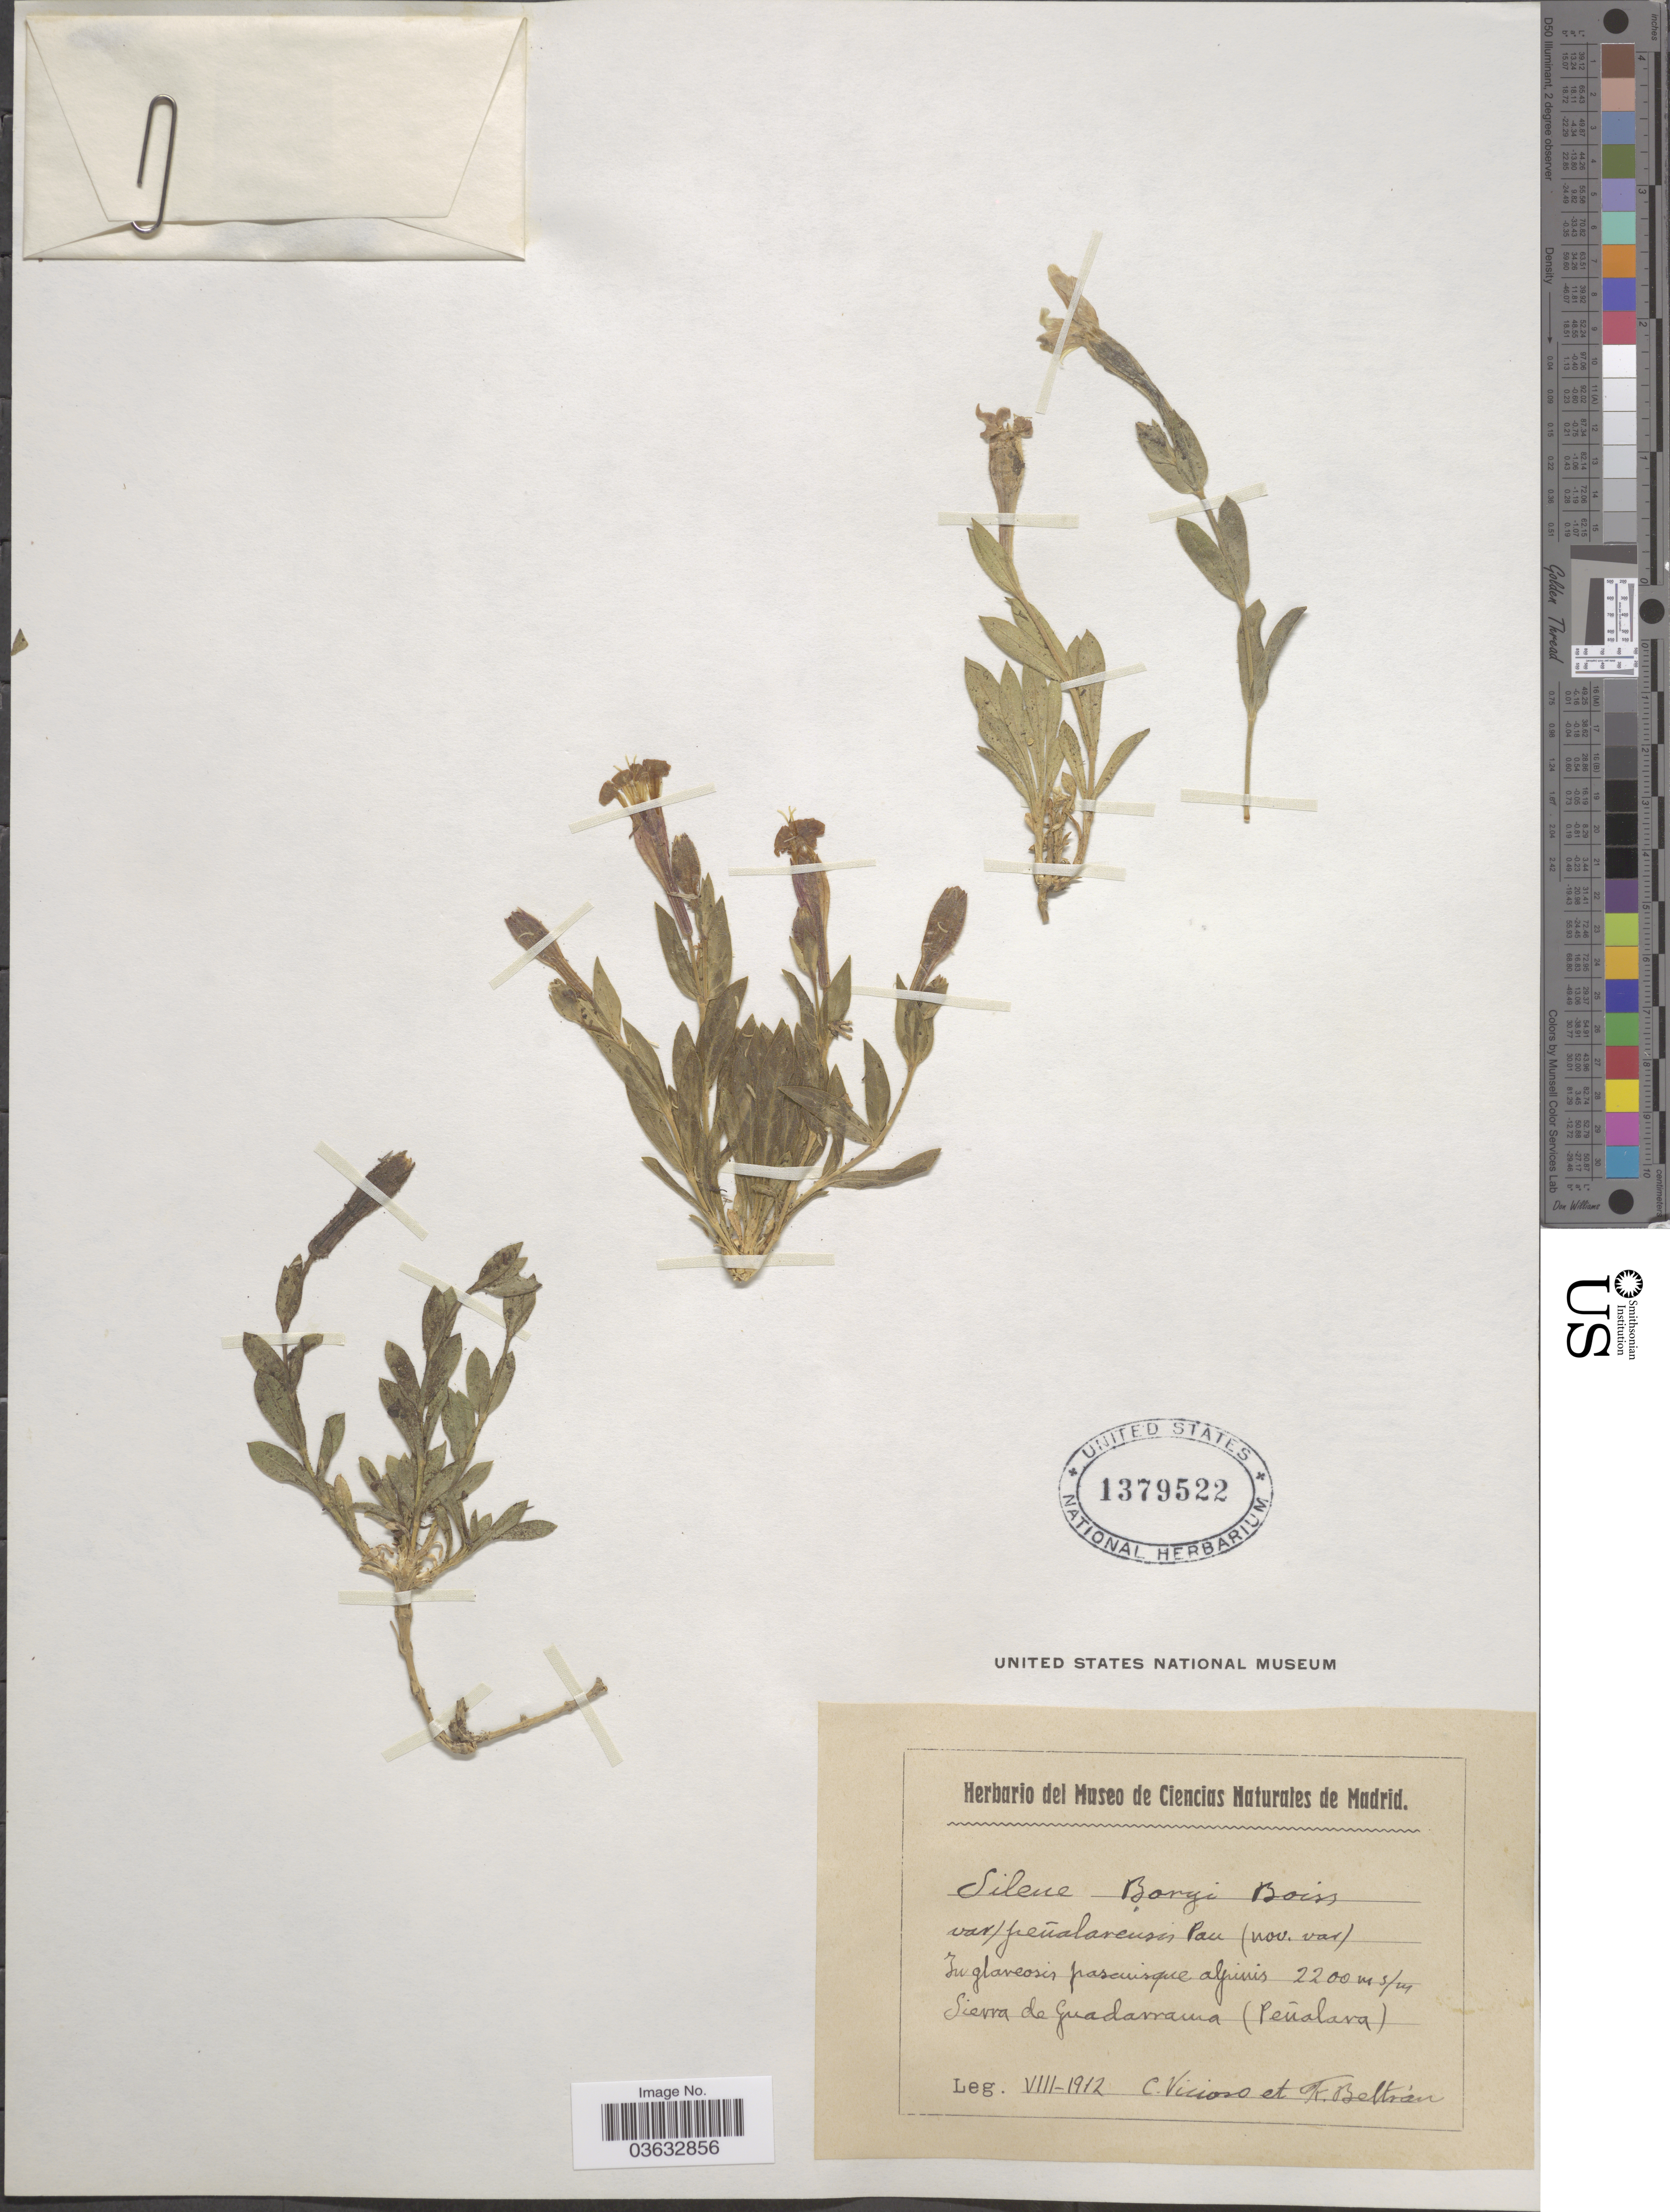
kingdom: Plantae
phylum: Tracheophyta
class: Magnoliopsida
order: Caryophyllales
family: Caryophyllaceae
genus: Silene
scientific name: Silene boryi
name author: Boiss.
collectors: C. Vicioso & F. Beltran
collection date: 1912-08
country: Spain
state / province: Castilla y León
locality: In glareosis pascuisque alpinis. Sierra de Guadarrama (Peñalara).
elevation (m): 2200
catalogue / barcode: US 1379522